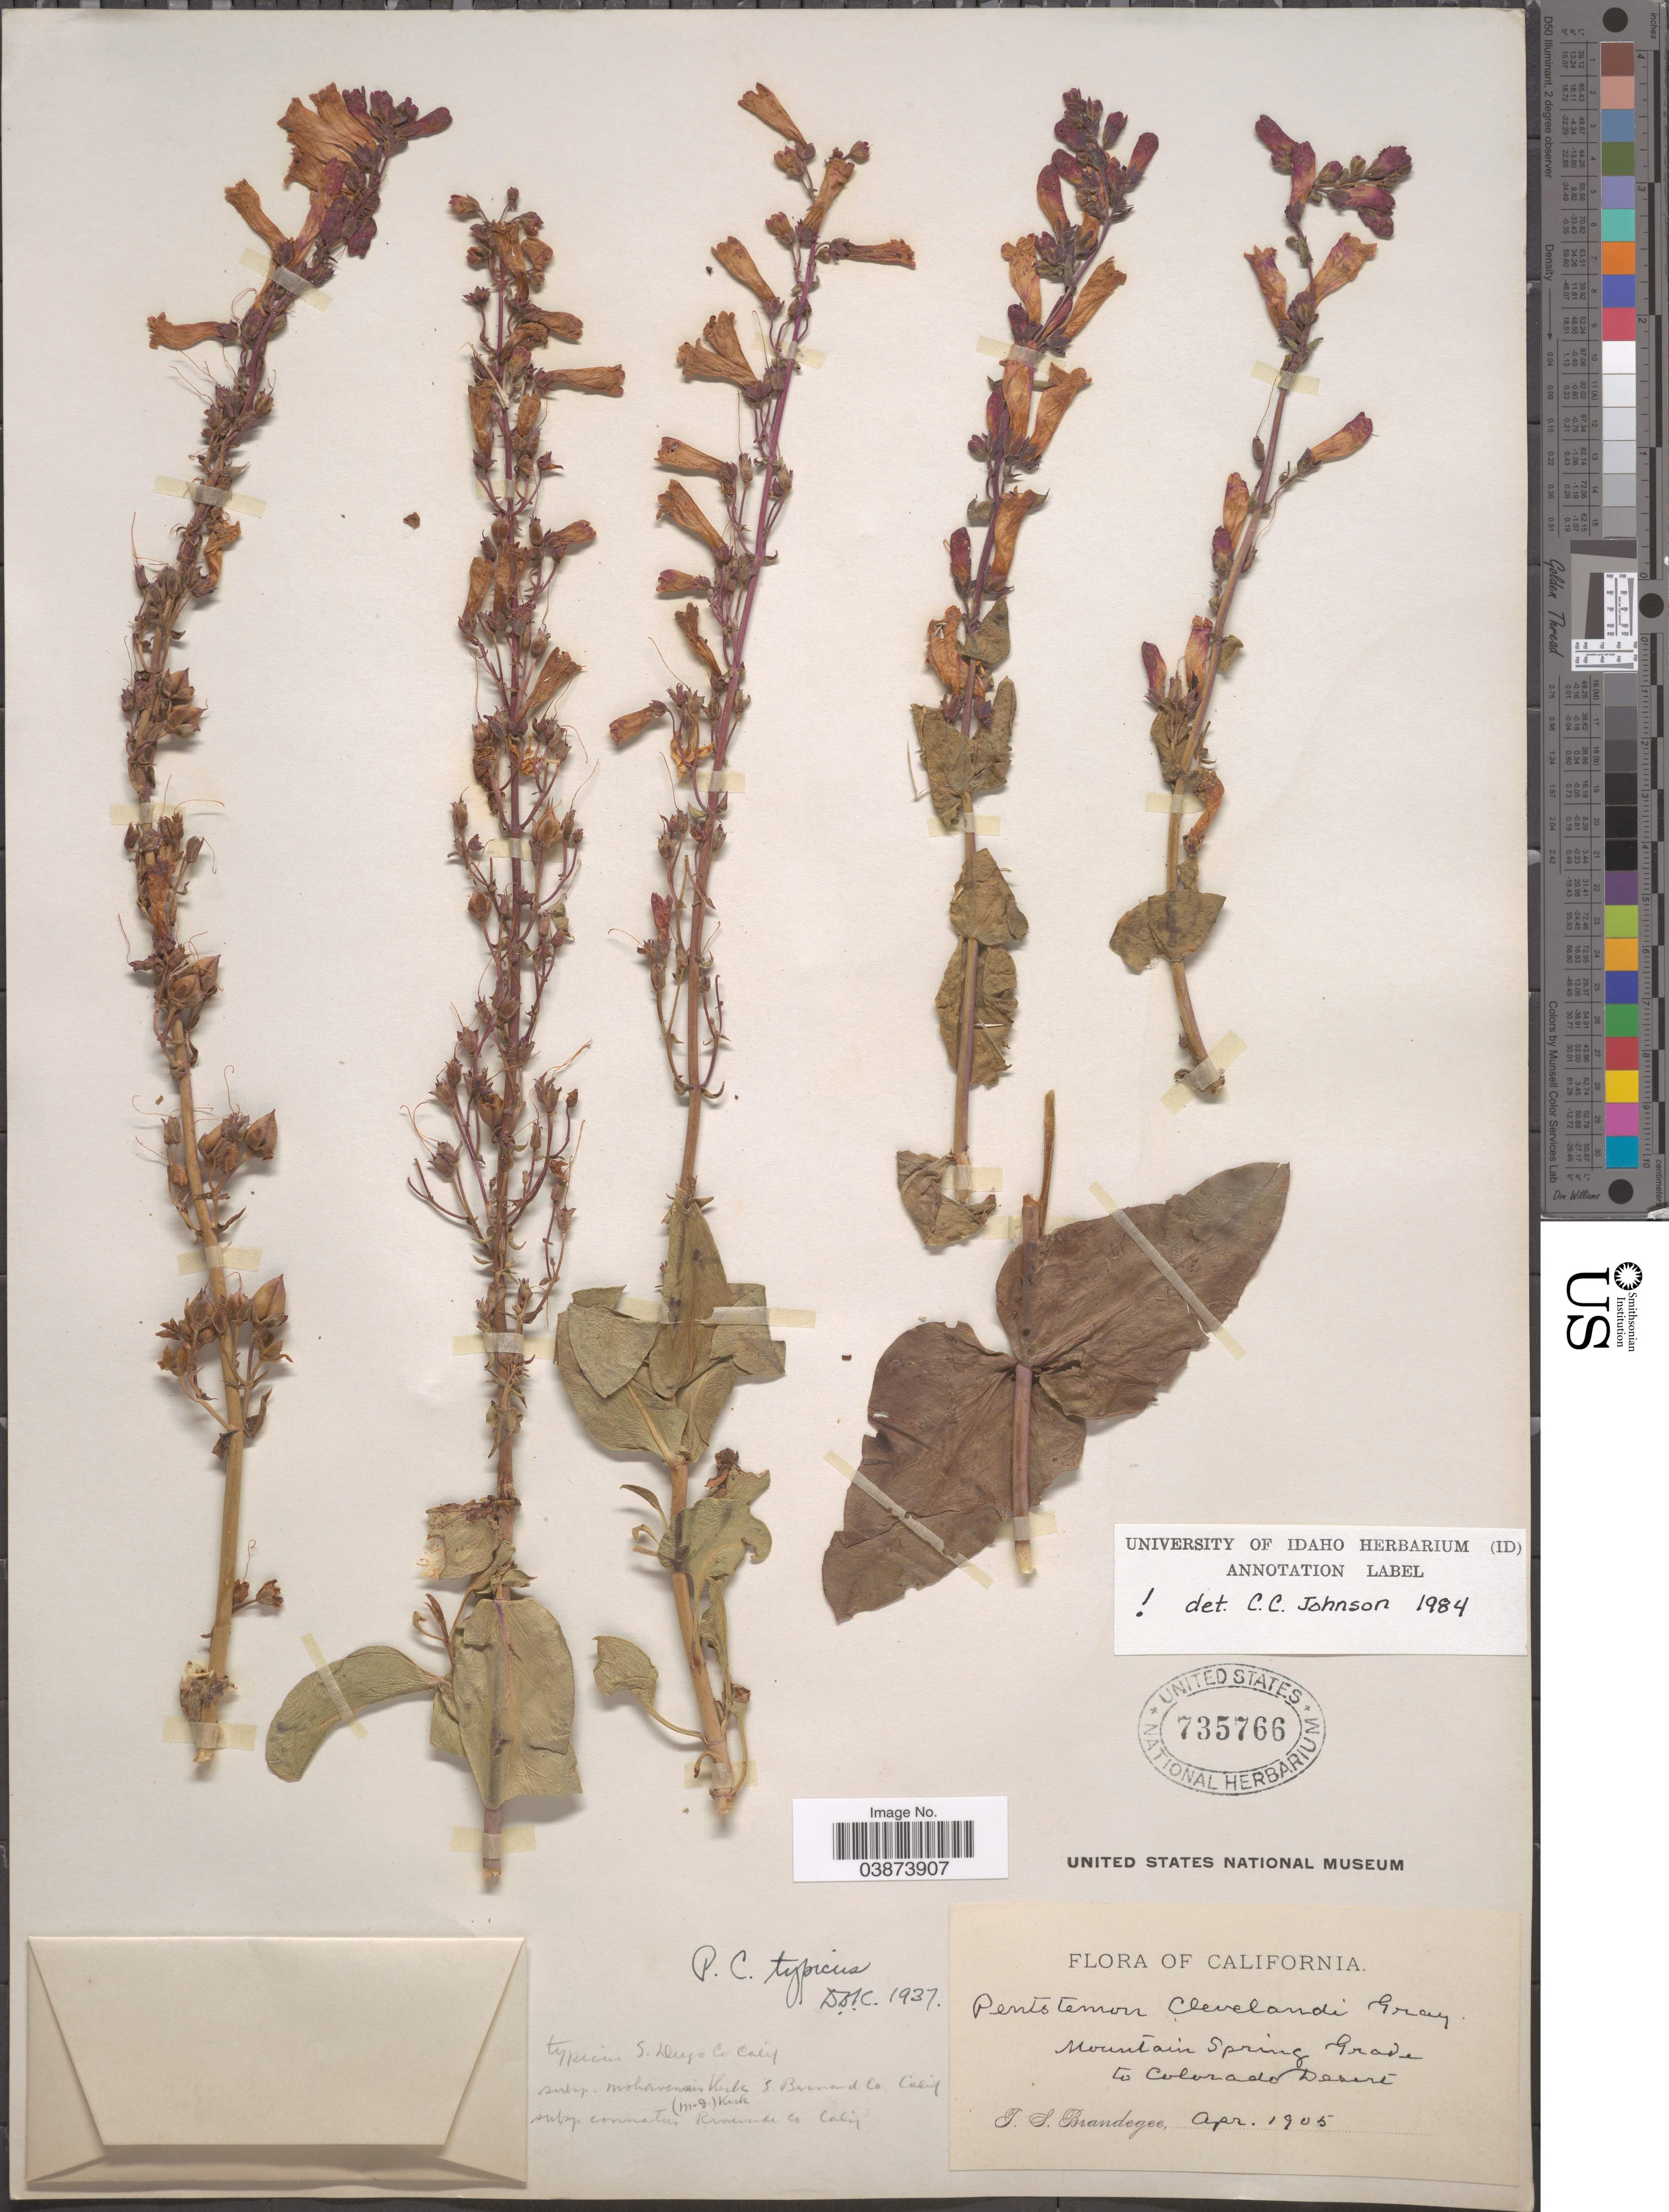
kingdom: Plantae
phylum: Tracheophyta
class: Magnoliopsida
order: Lamiales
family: Plantaginaceae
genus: Penstemon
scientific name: Penstemon clevelandii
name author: A. Gray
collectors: J. S. Brandegee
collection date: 1905-04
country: United States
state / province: California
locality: Mountain Spring Grade to Colorado Desert.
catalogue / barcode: US 735766